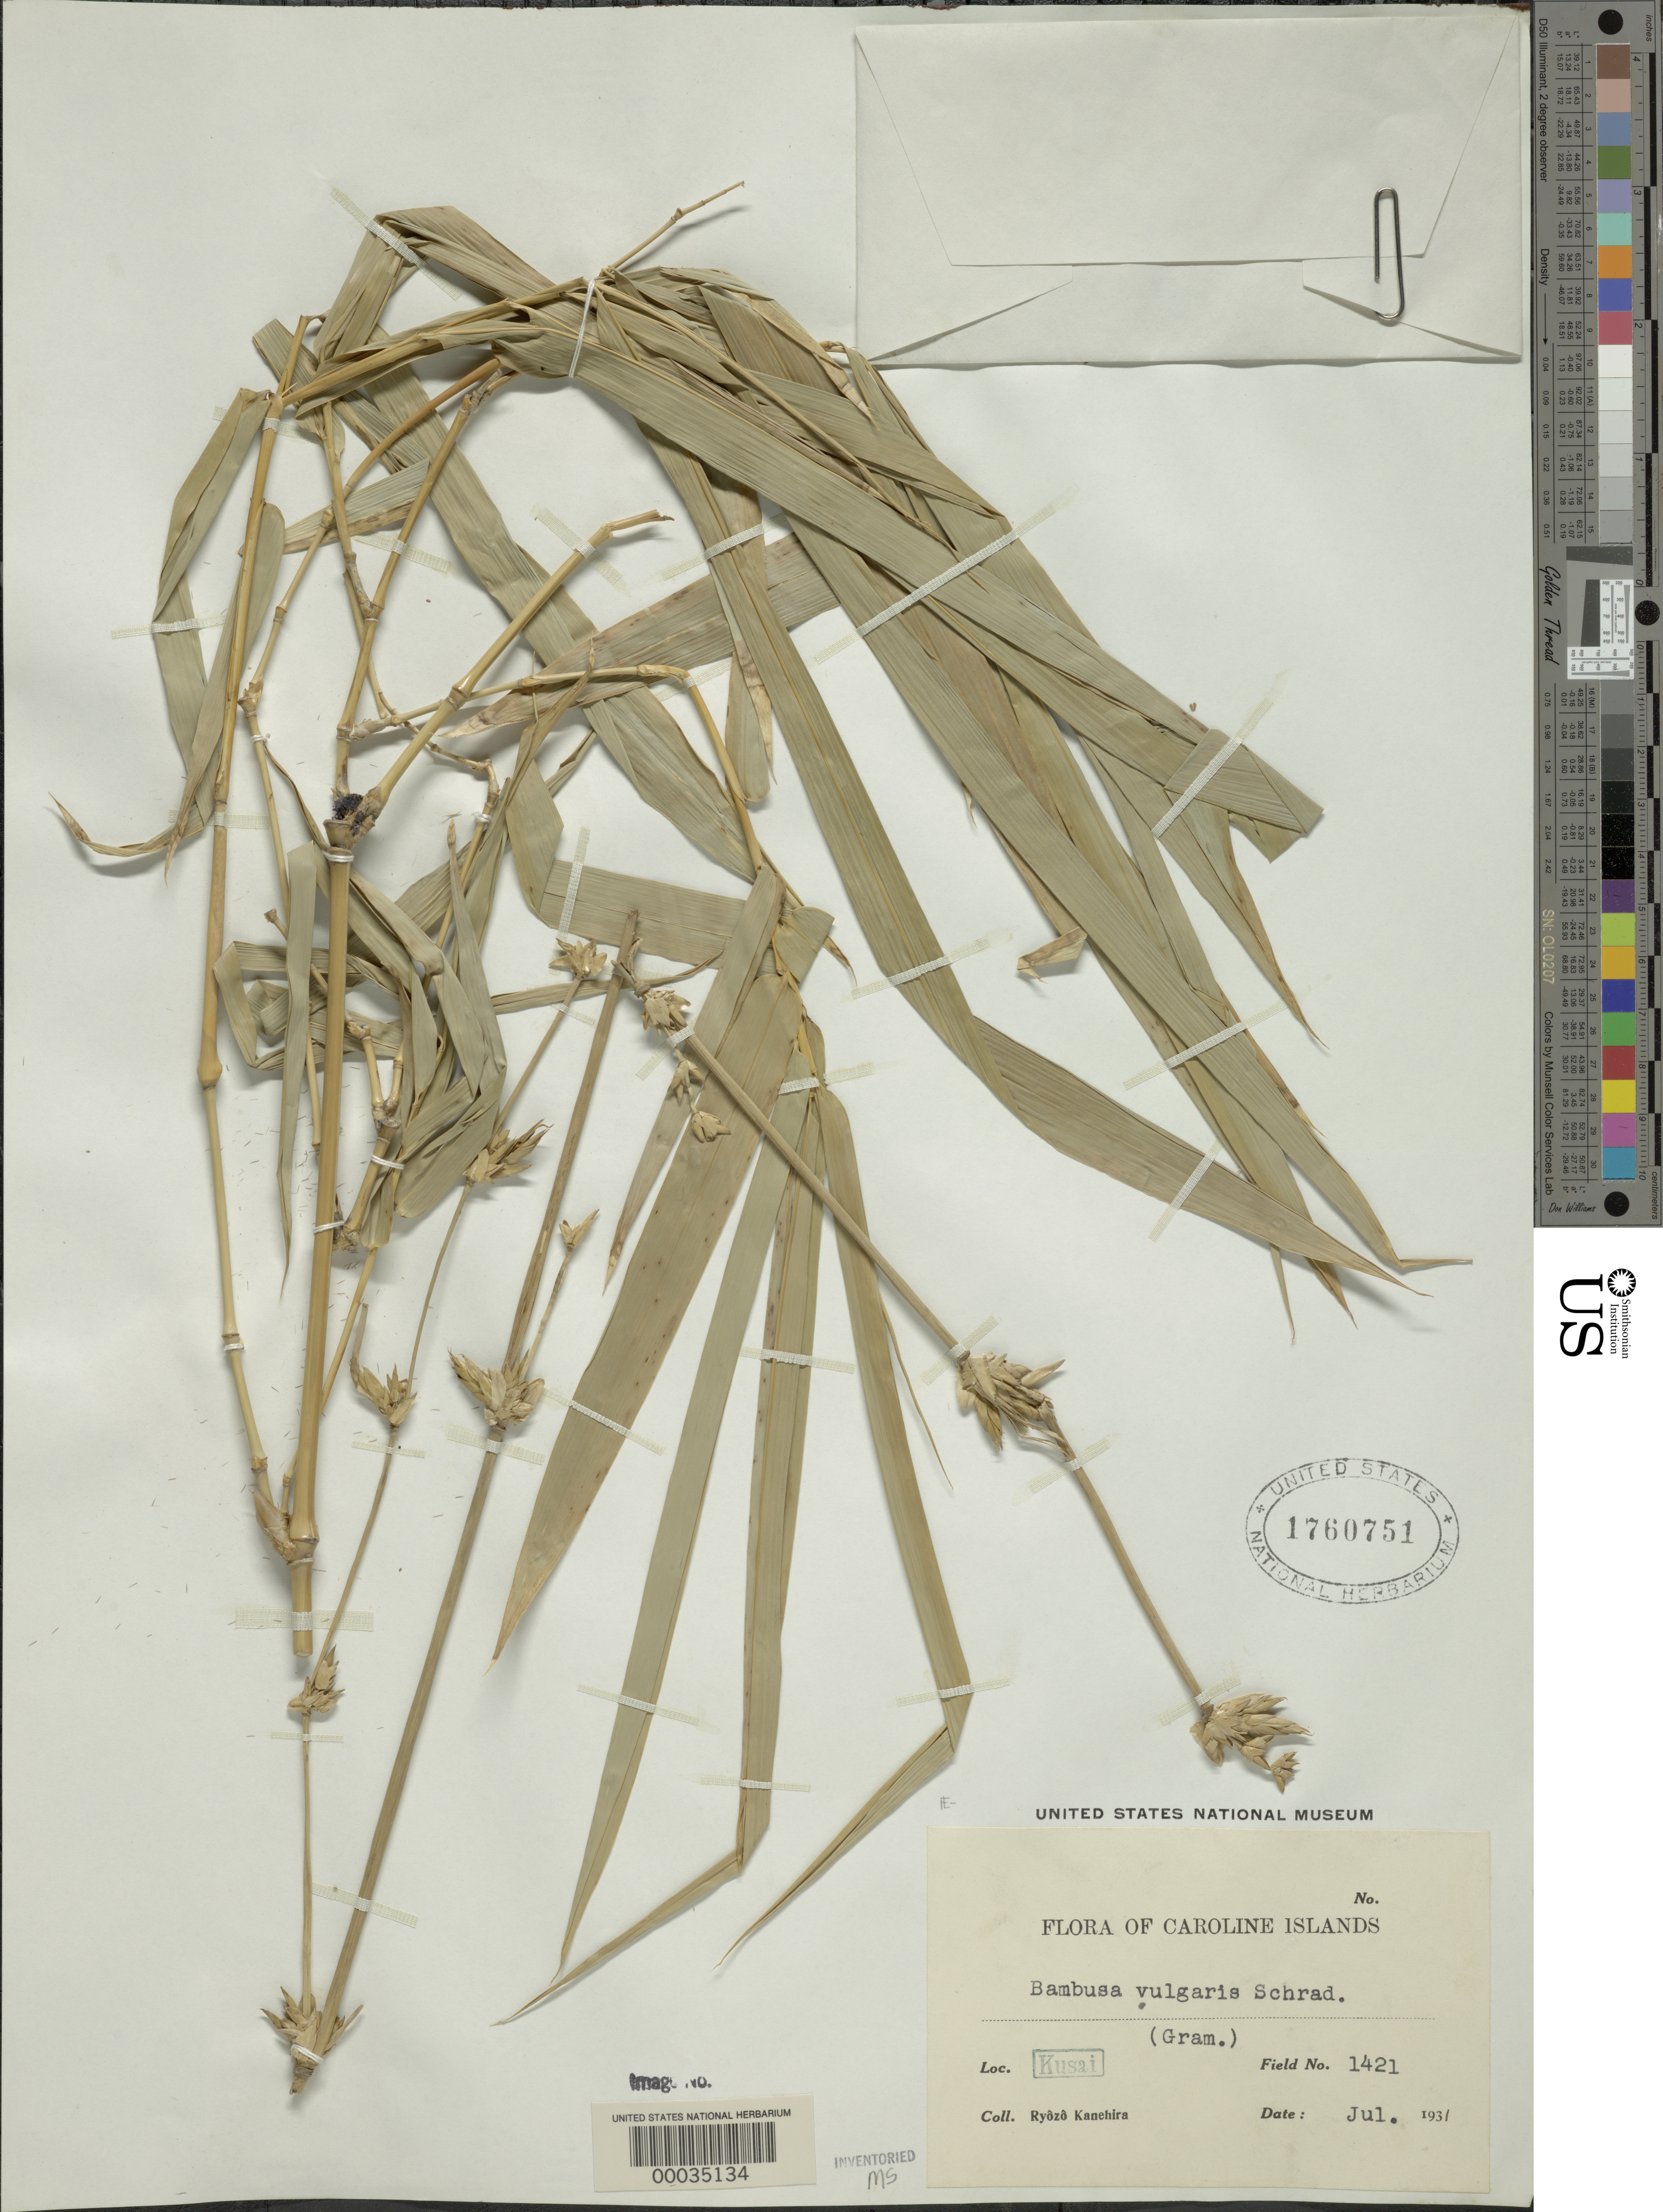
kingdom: Plantae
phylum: Tracheophyta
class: Liliopsida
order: Poales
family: Poaceae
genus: Bambusa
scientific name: Bambusa vulgaris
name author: Schrad. ex J.C. Wendl.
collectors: R. Kanehira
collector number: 1421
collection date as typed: Jul 1931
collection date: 1931-07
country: Micronesia, Federated States of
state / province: Kosrae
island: Kosrae [Kusaie]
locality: Flora of caroline isl, kusai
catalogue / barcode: US 1760751